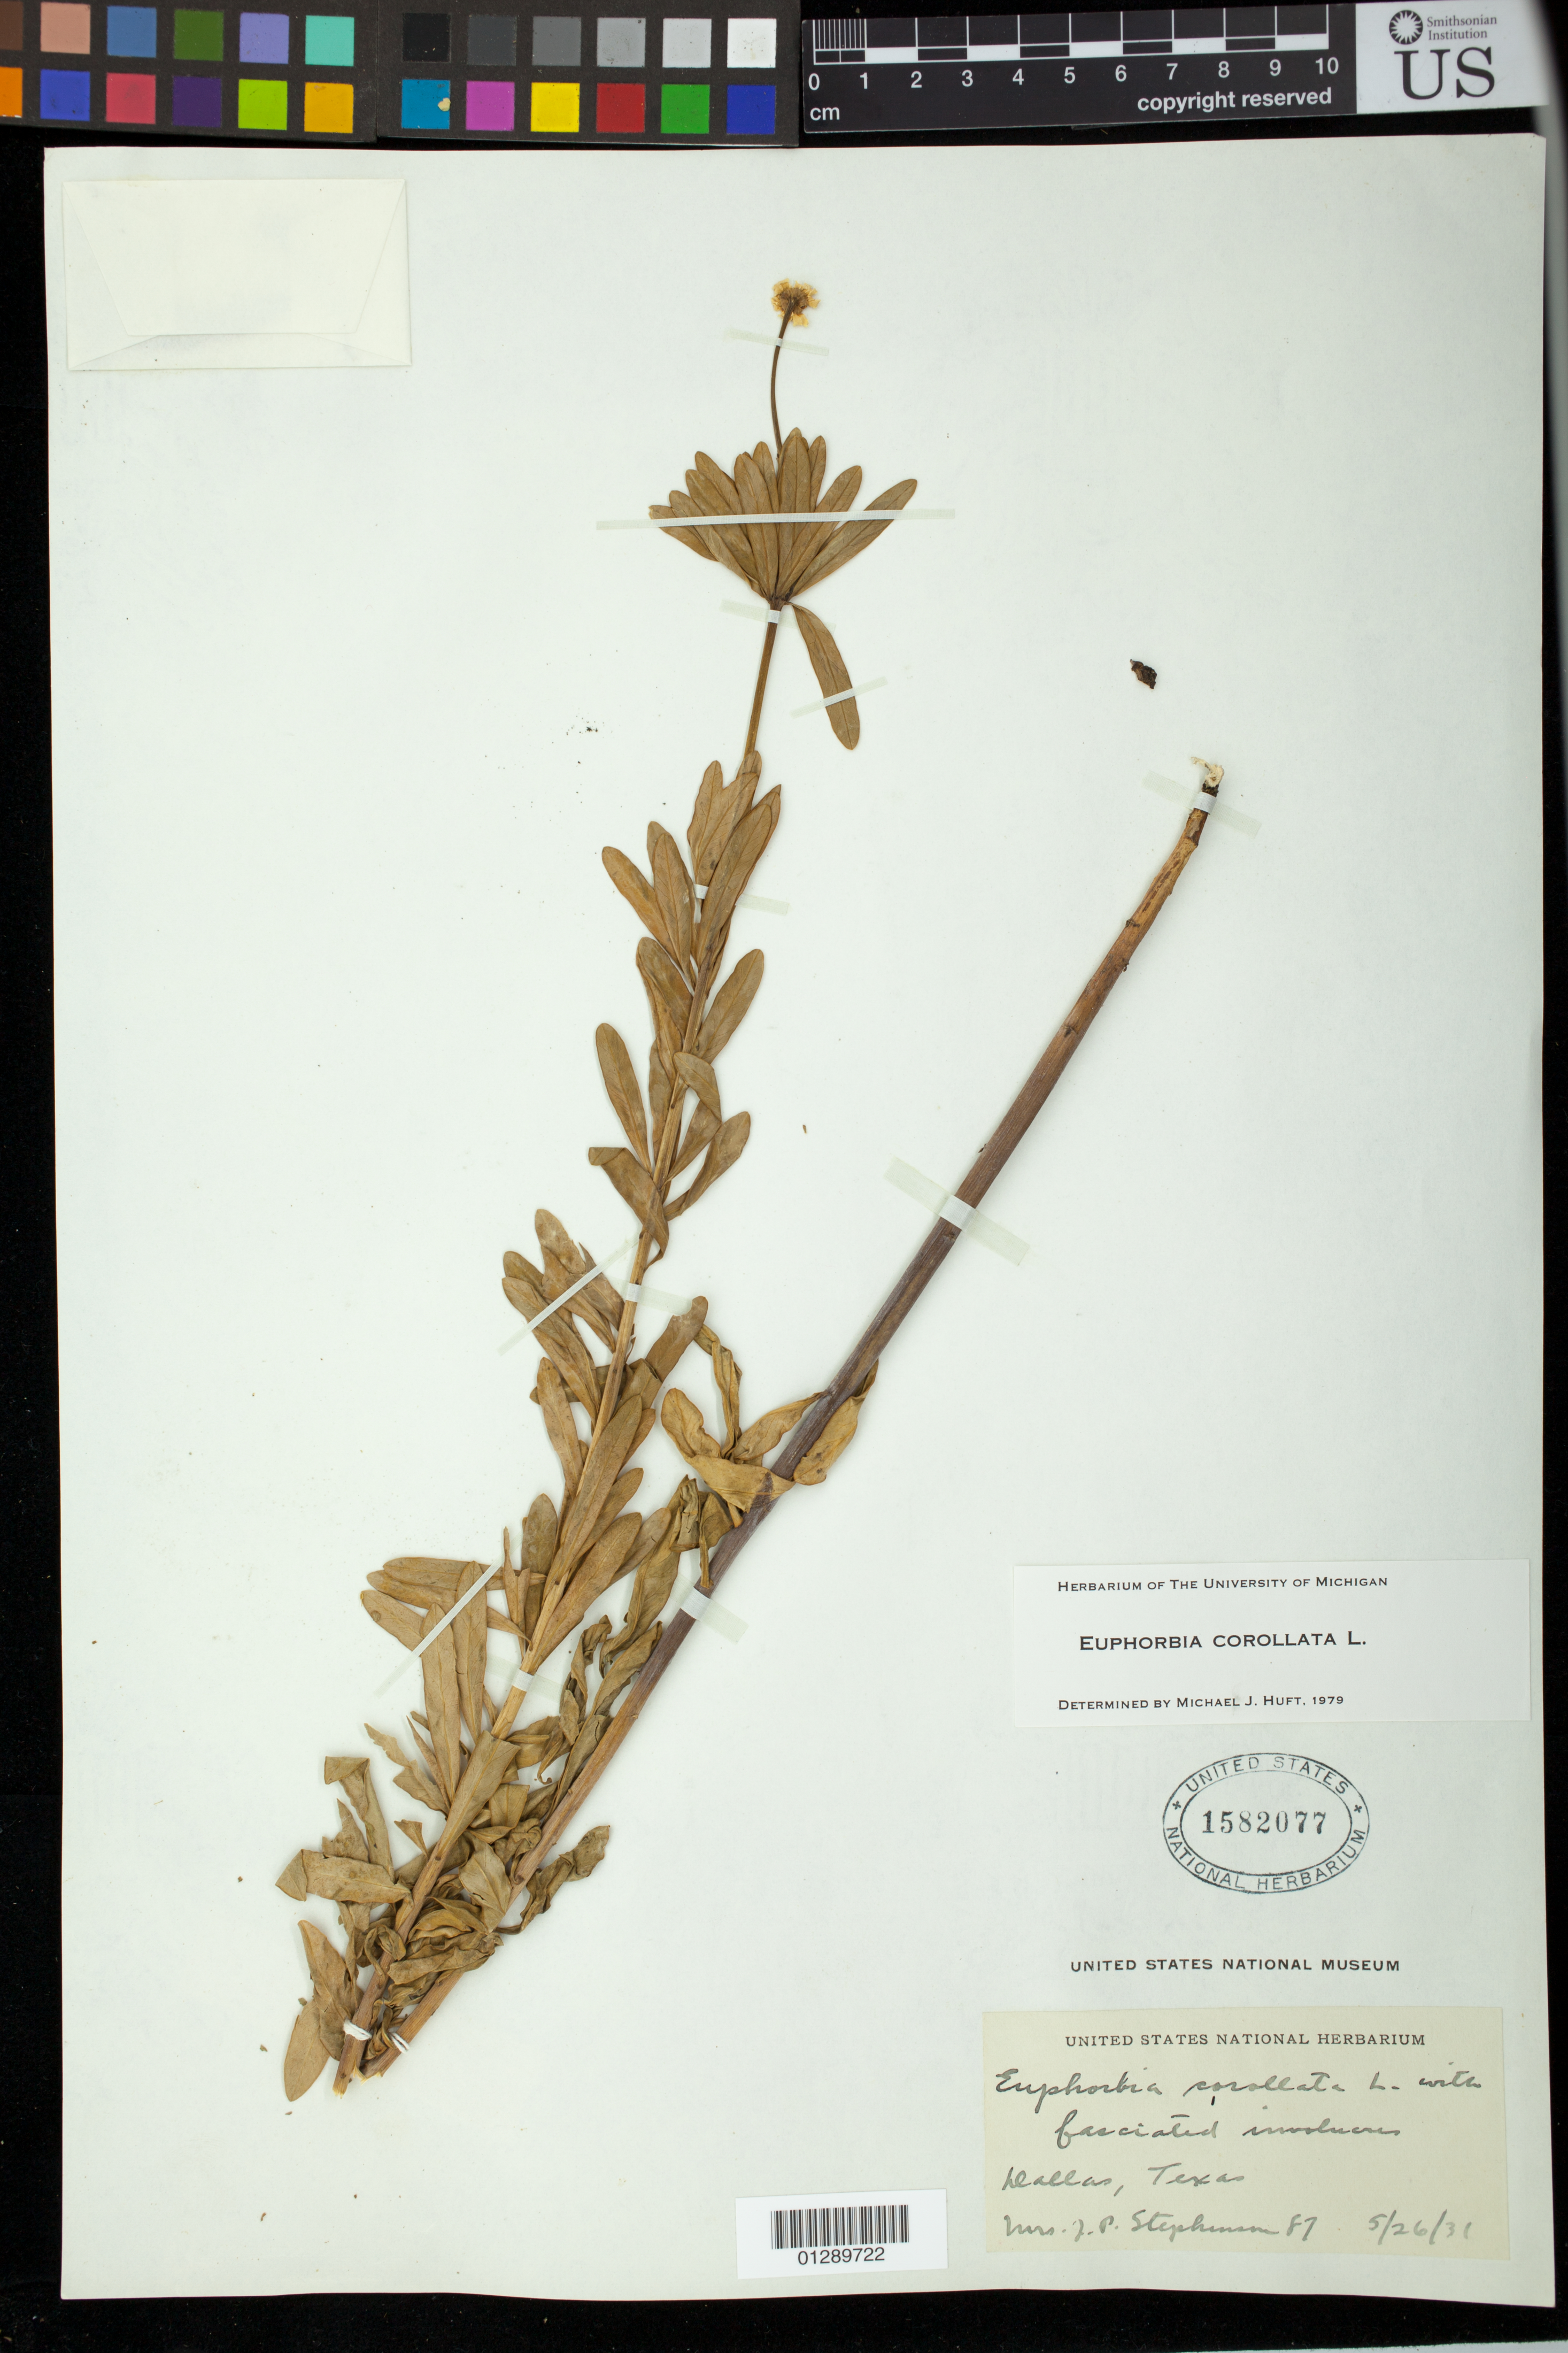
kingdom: Plantae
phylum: Tracheophyta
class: Magnoliopsida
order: Malpighiales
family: Euphorbiaceae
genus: Euphorbia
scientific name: Euphorbia corollata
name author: L.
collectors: J. Stephenson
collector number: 87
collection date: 1931-05-26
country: United States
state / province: Texas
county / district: Dallas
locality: Dallas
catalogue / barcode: US 1582077